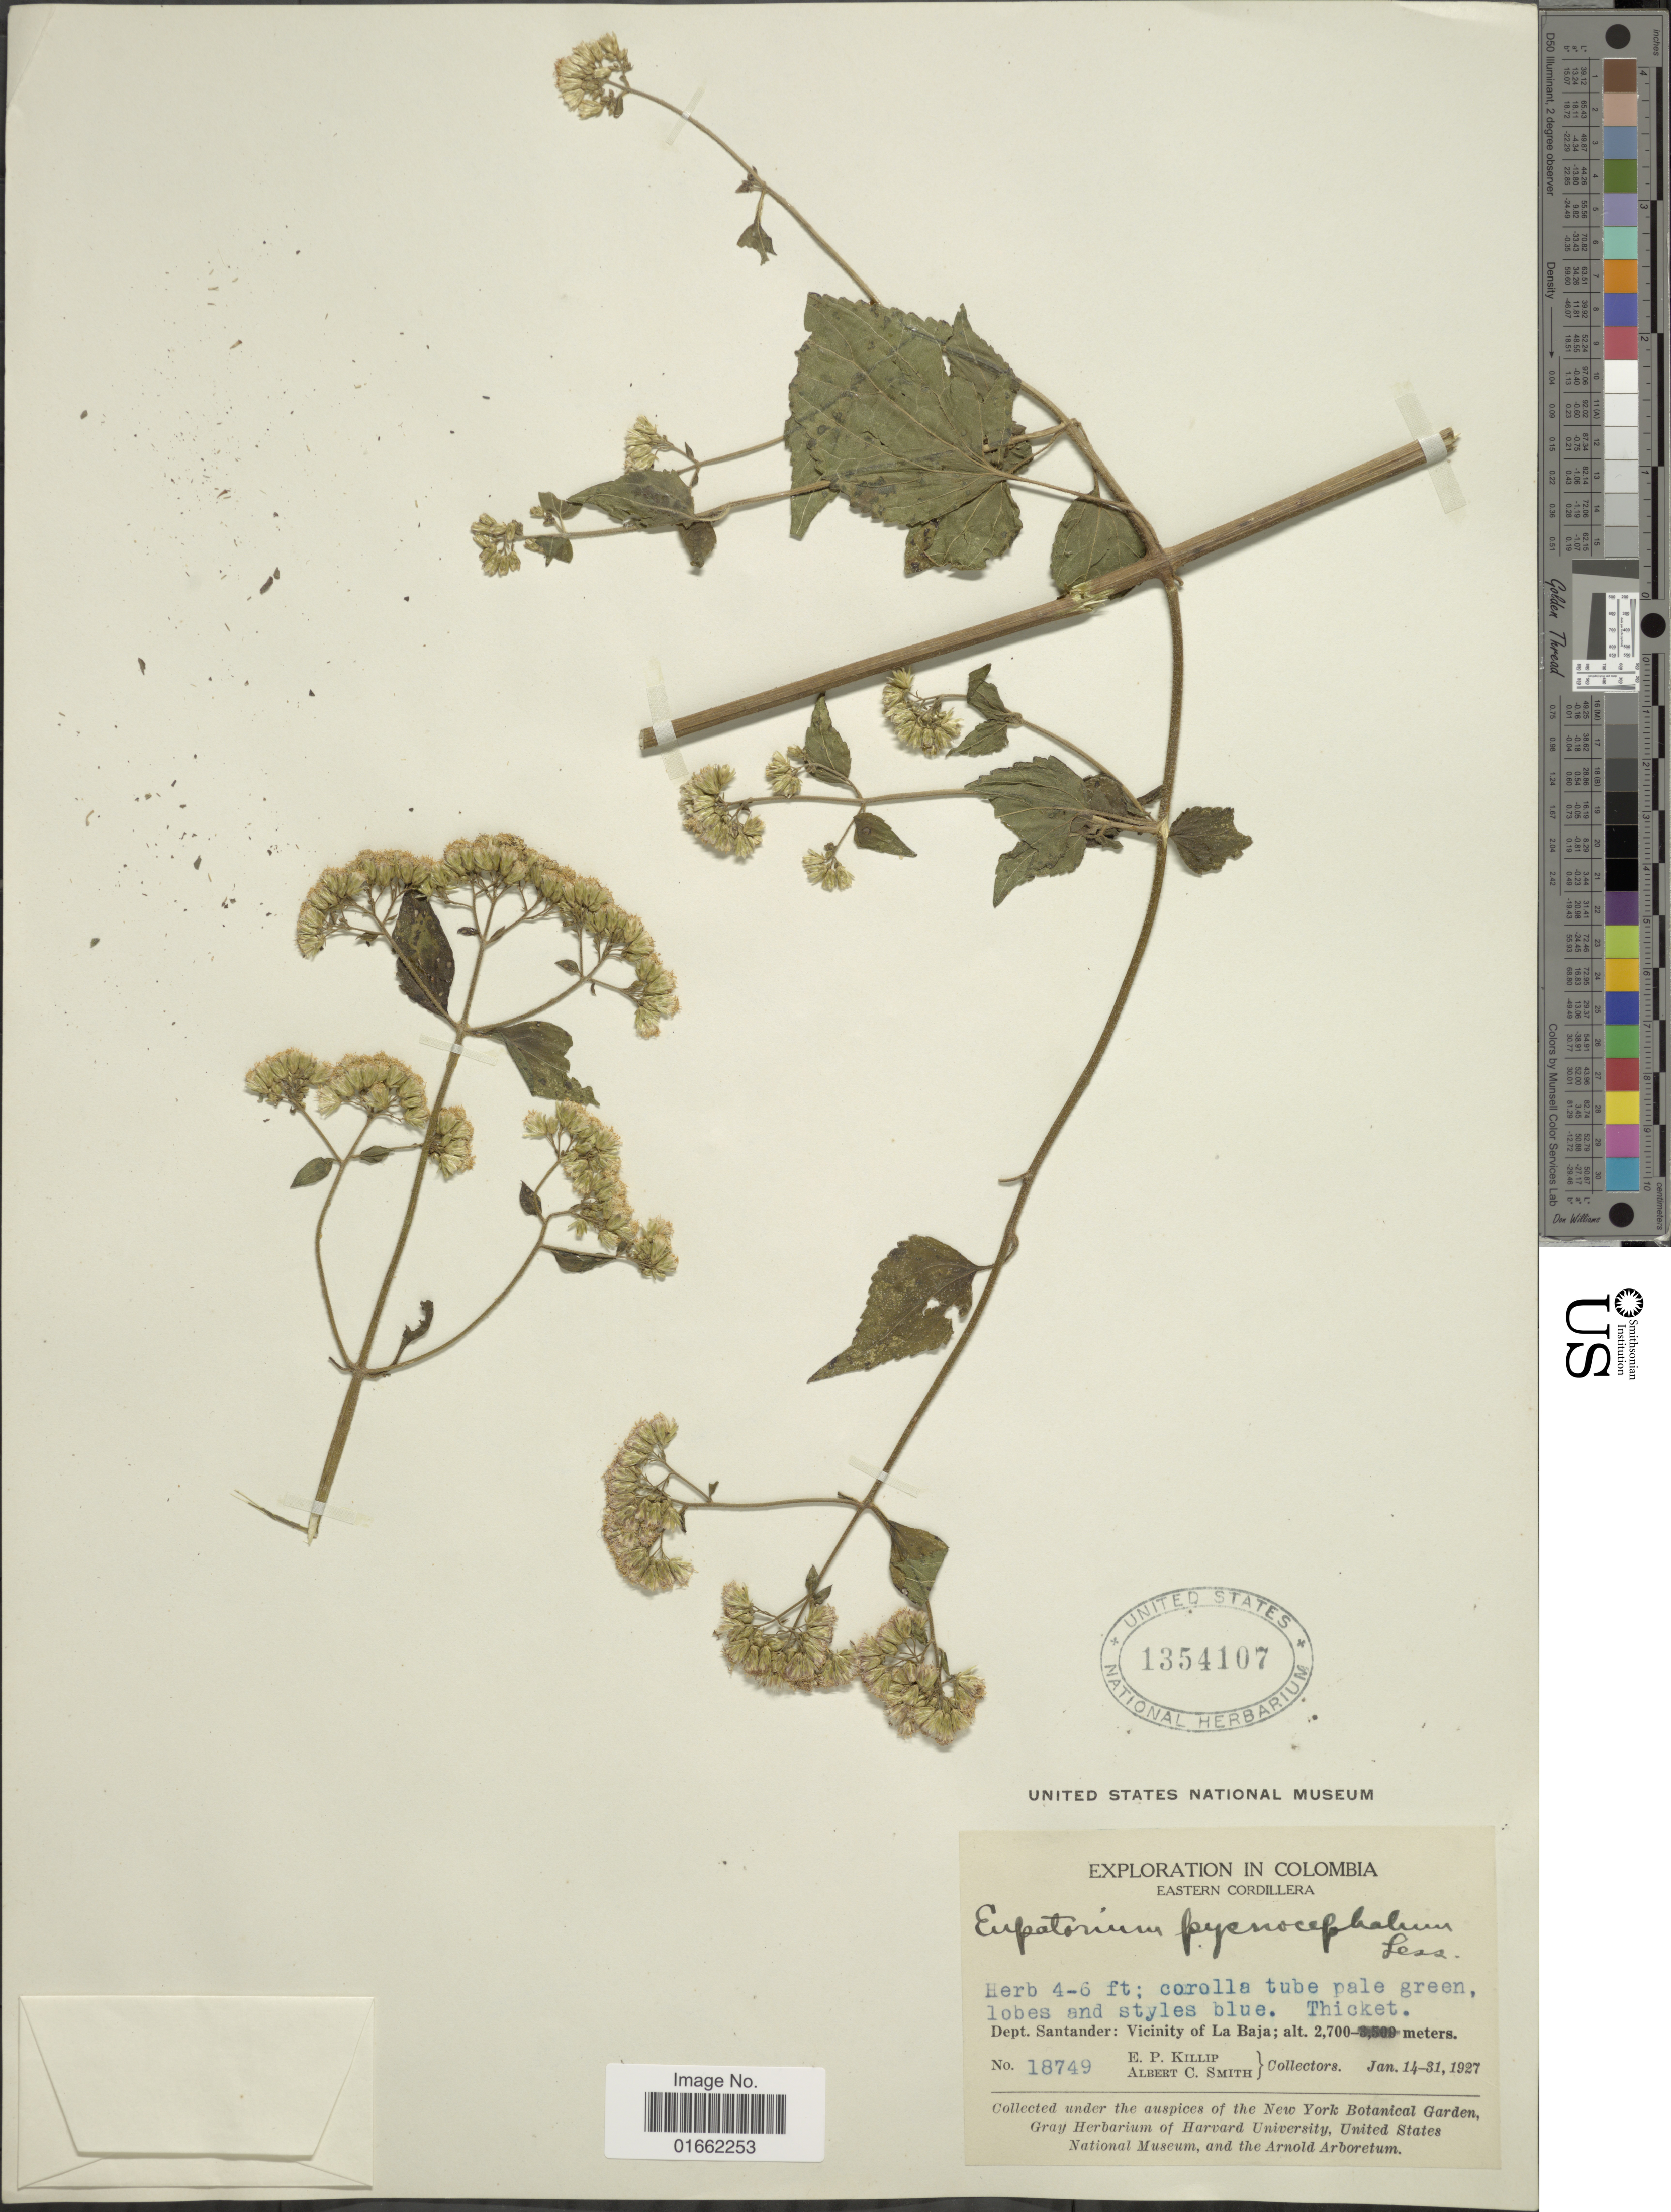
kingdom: Plantae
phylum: Tracheophyta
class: Magnoliopsida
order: Asterales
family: Asteraceae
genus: Fleischmannia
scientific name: Fleischmannia granatensis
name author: R.M. King & H. Rob.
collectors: E. P. Killip & A. C. Smith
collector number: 18749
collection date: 1927-01-14/1927-01-31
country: Colombia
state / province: Santander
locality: Eastern Cordillera. Dept. Santander: Vicinity of La Baja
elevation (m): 2700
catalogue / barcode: US 1354107